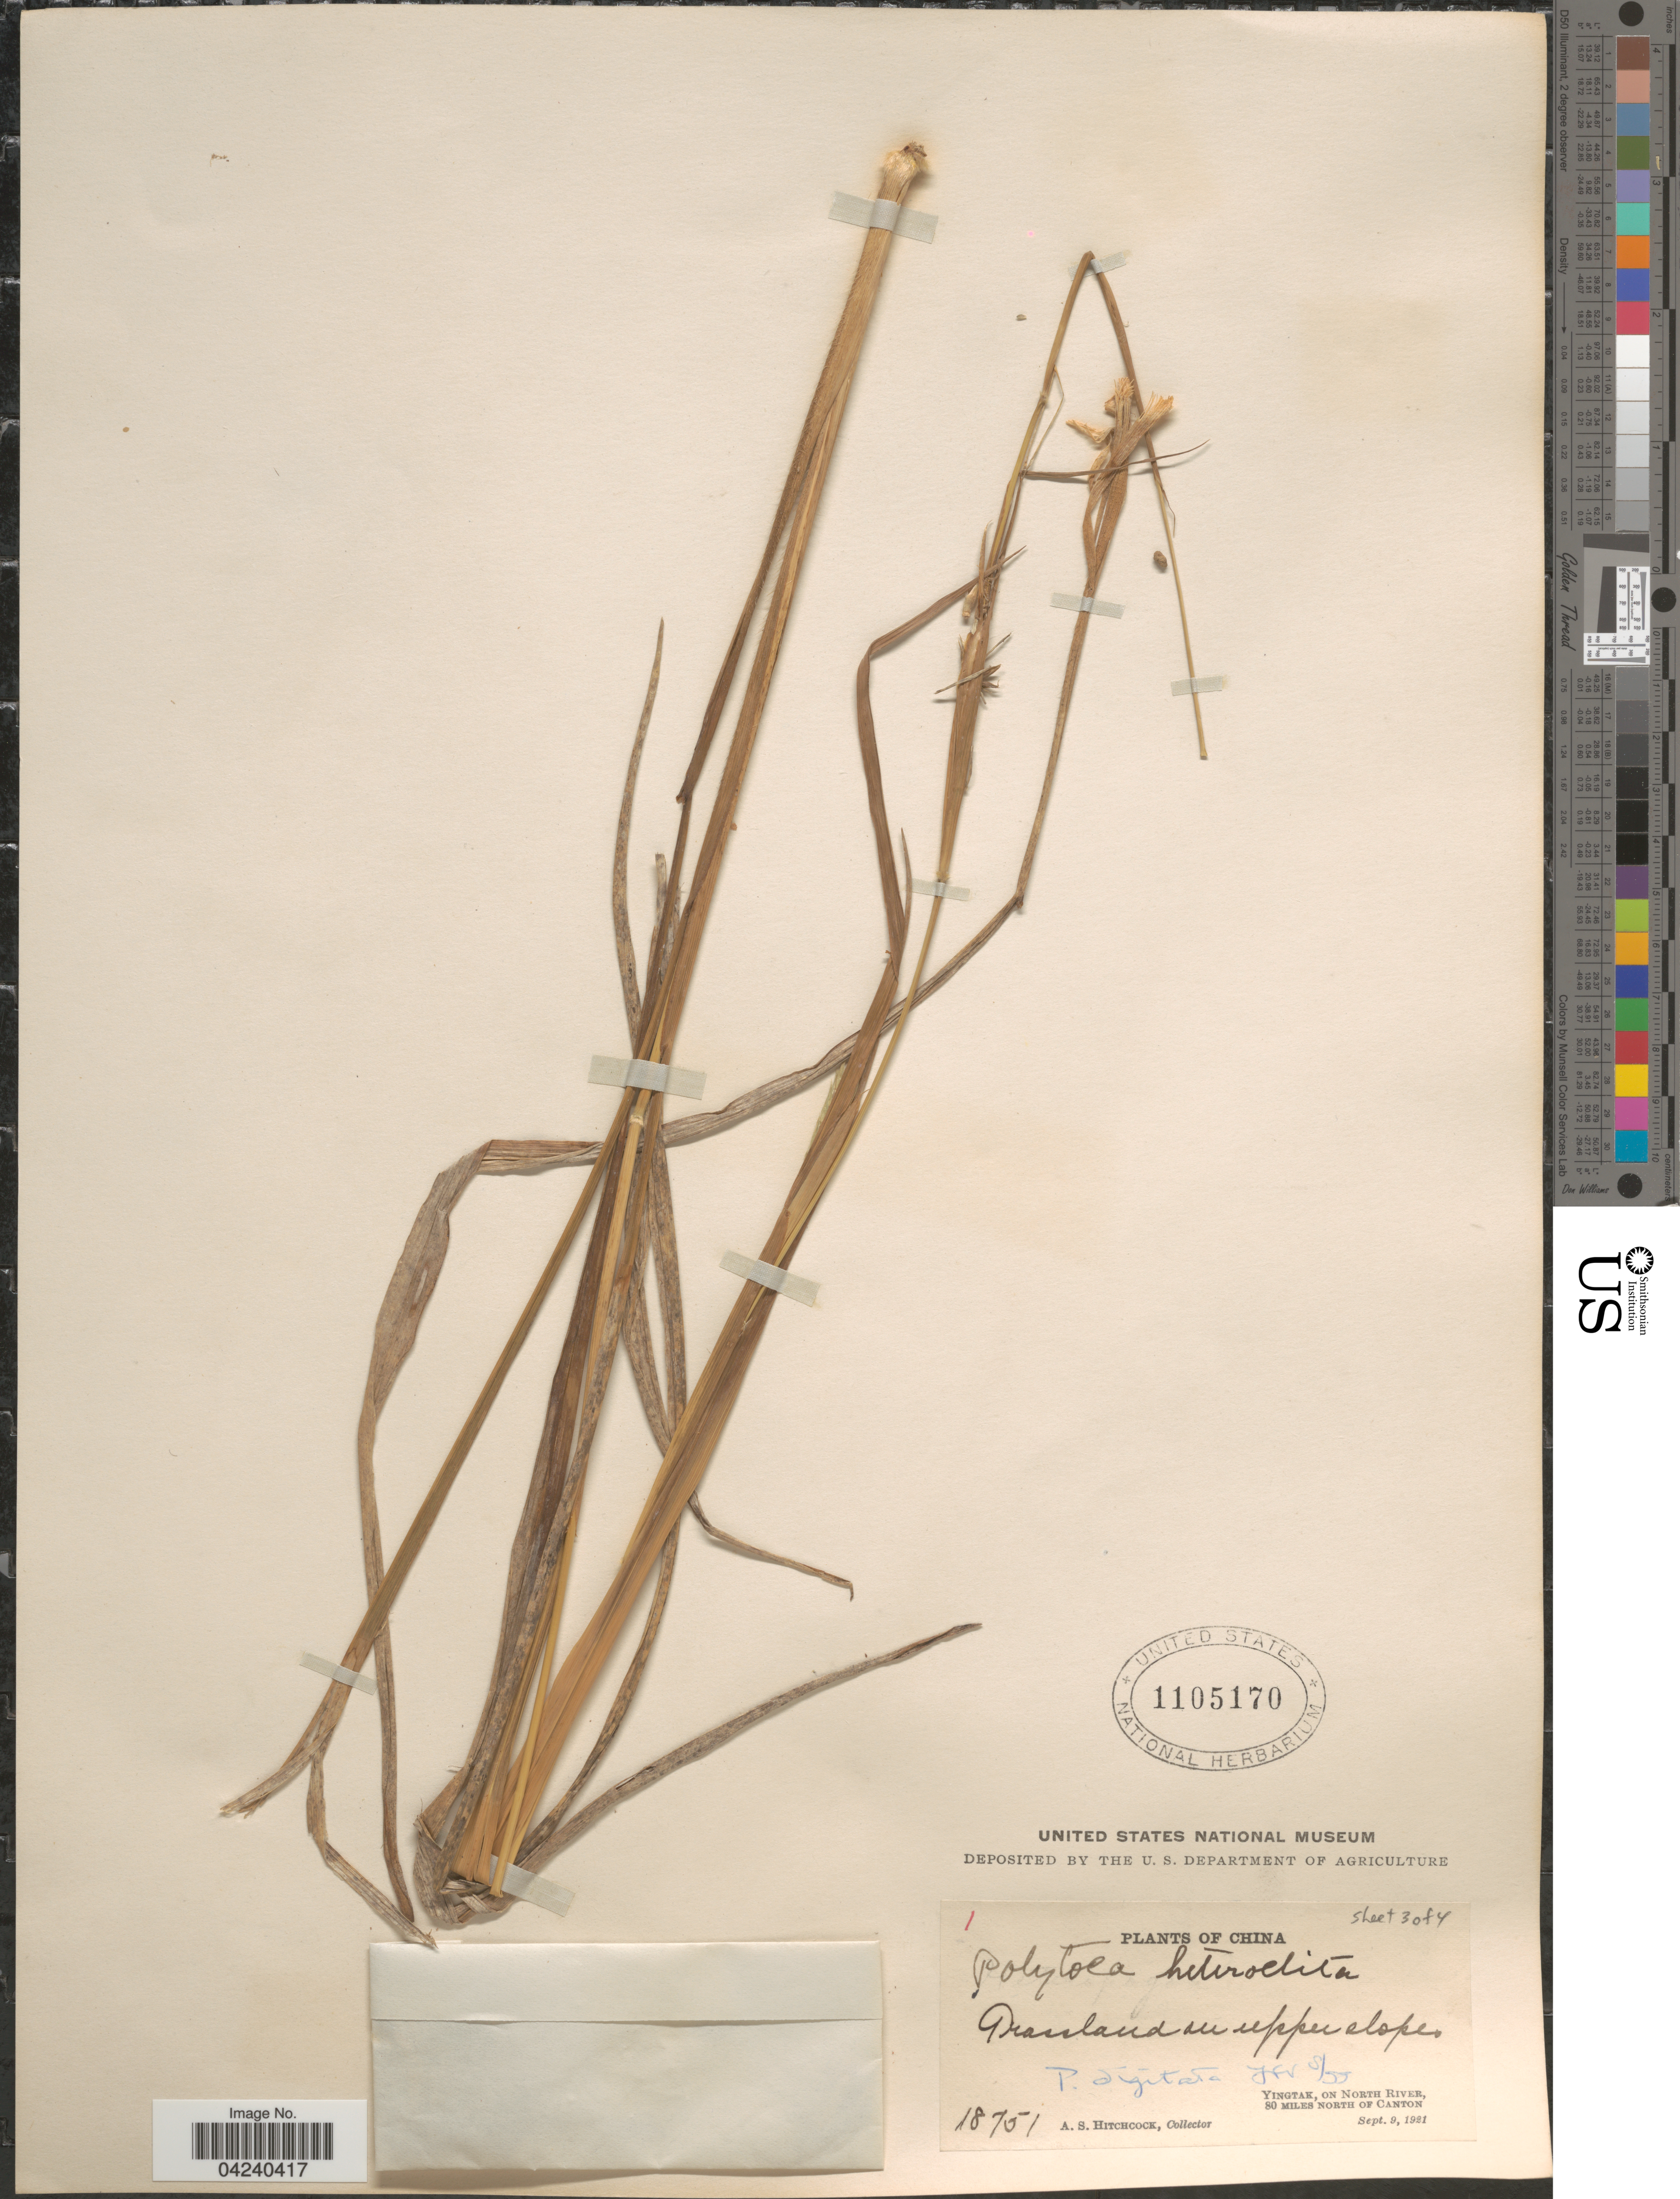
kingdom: Plantae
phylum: Tracheophyta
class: Liliopsida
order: Poales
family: Poaceae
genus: Polytoca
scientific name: Polytoca digitata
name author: (L. f.) Druce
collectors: A. S. Hitchcock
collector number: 18751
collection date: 1921-09-09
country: China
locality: Grassland on upper slopes. Yingtak, on North River, 80 miles north of Canton.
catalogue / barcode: US 1105170